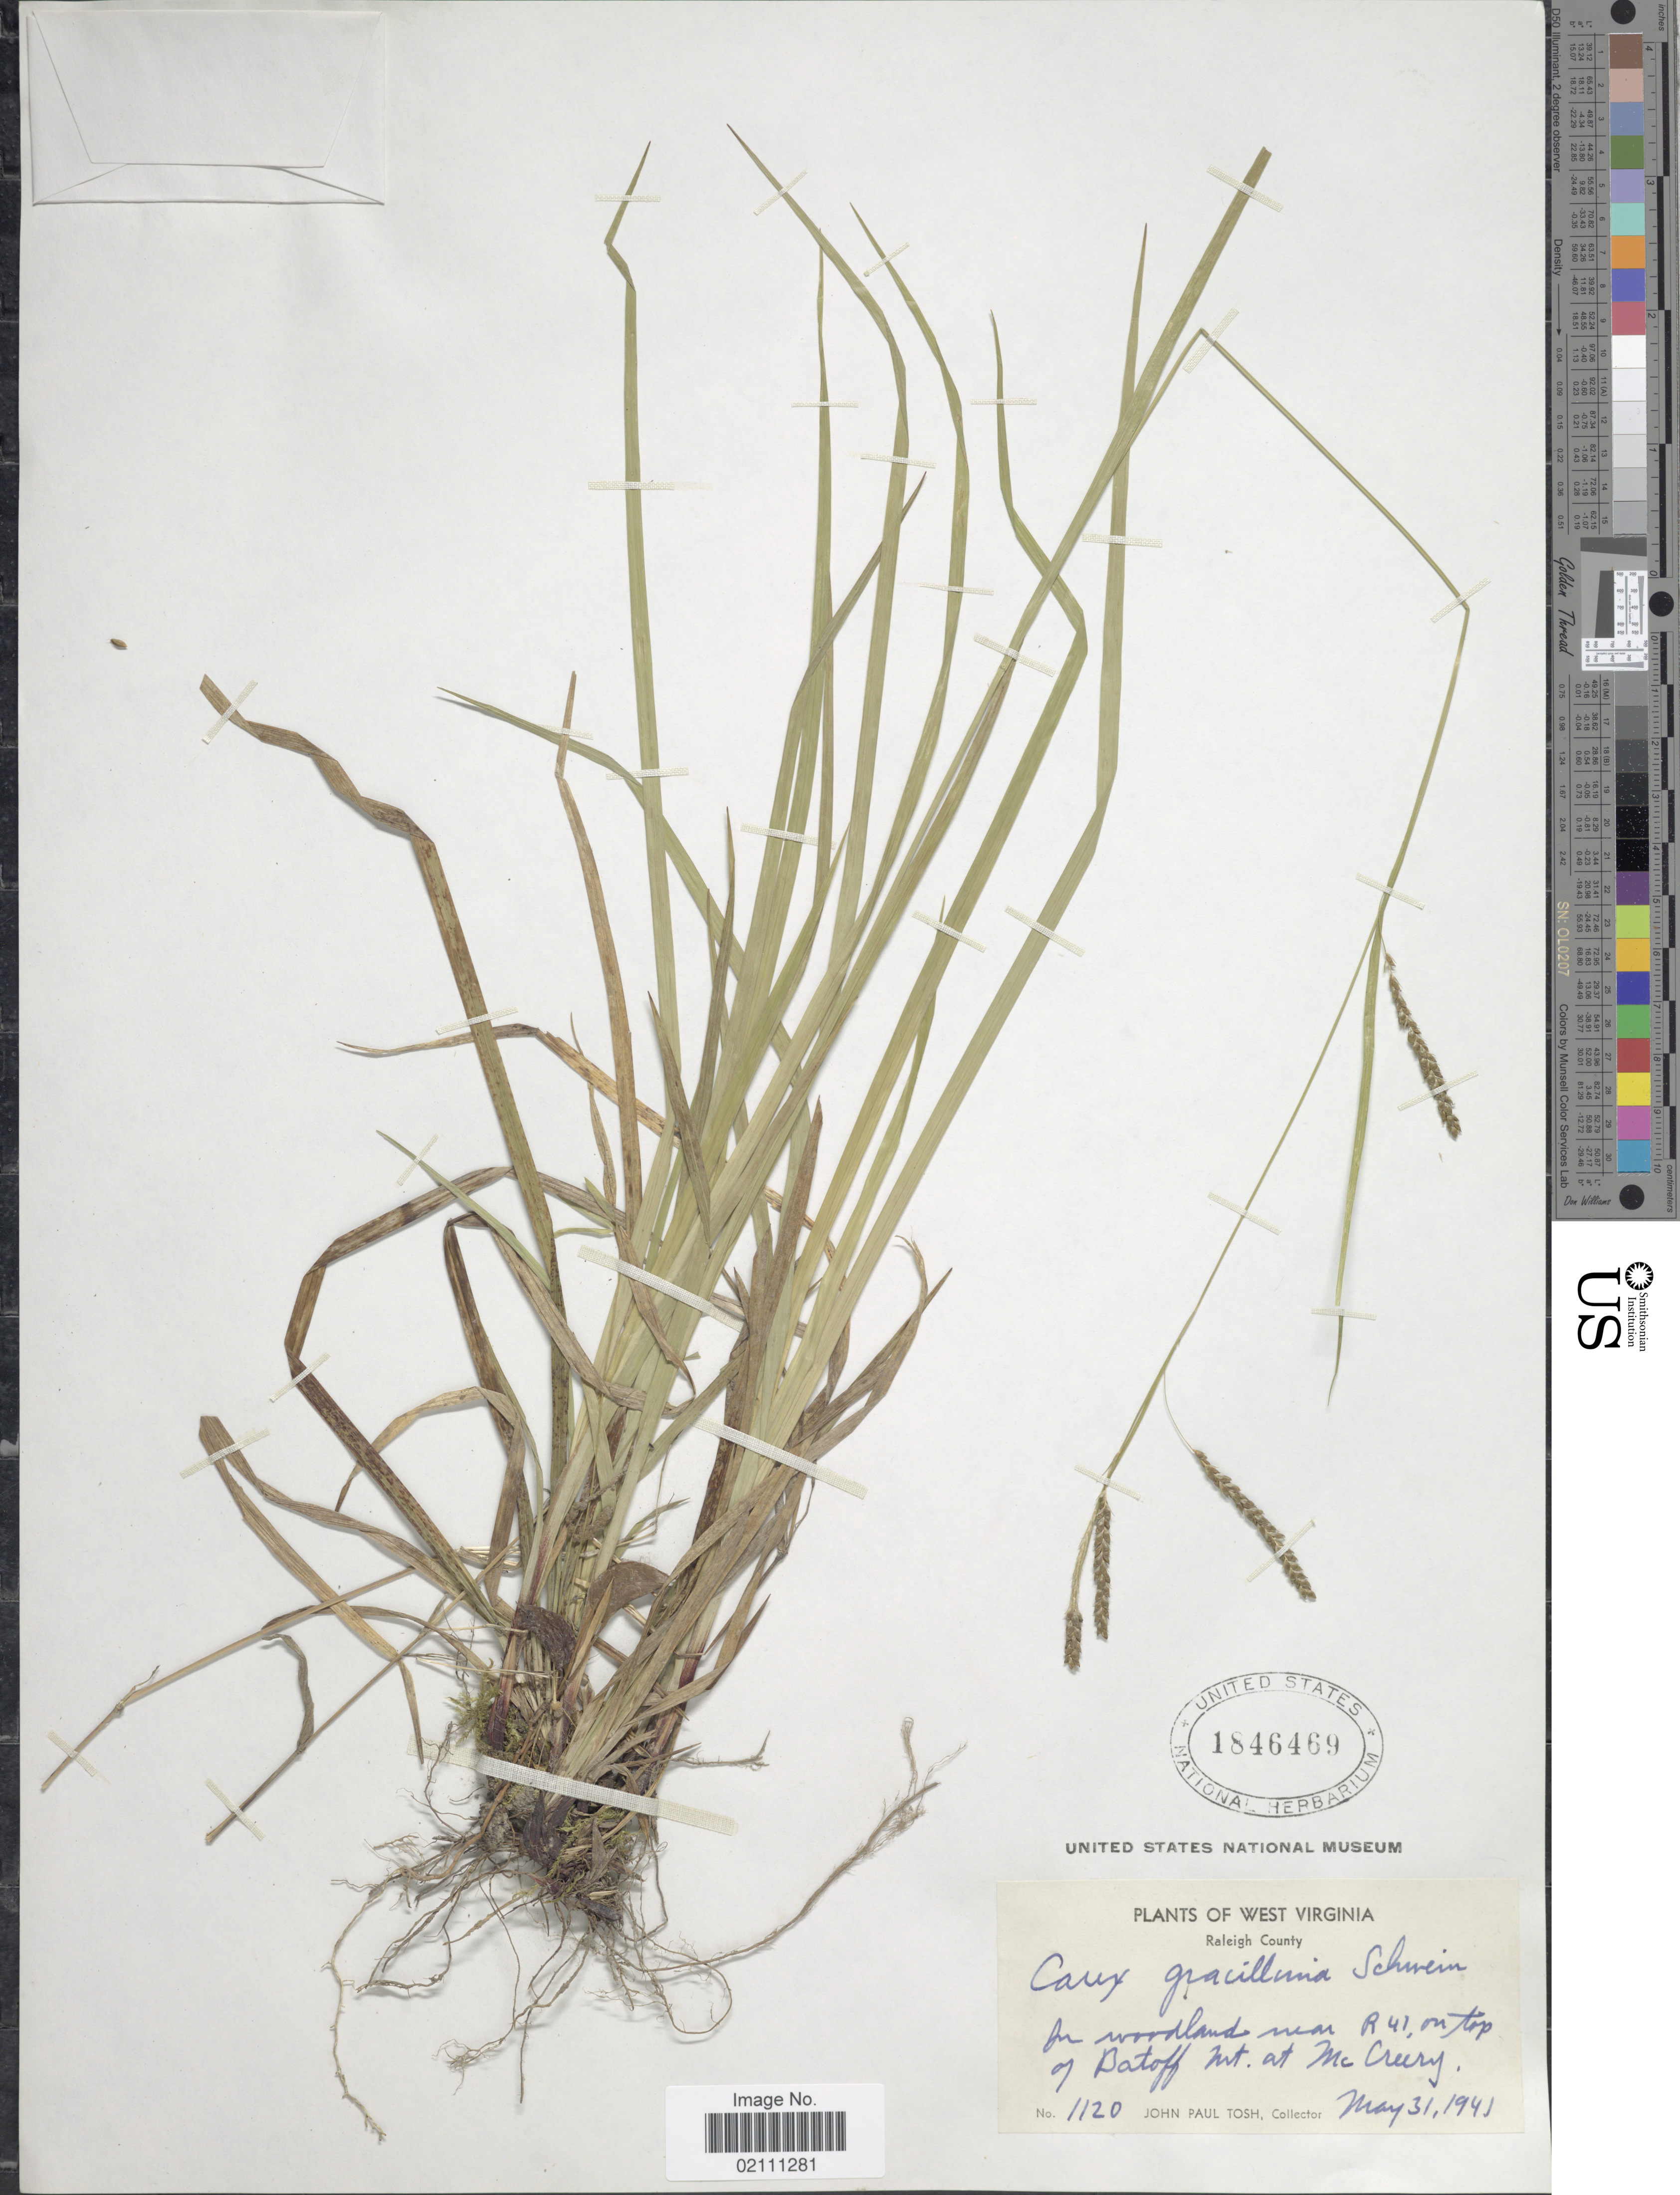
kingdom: Plantae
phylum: Tracheophyta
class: Liliopsida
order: Poales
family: Cyperaceae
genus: Carex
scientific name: Carex gracillima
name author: Schwein.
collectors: J. Tosh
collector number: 1120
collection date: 1941-05-31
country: United States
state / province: West Virginia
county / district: Raleigh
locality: Raleigh County, in woodland near R 41, on top of Batoff Mt. at McCreery.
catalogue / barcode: US 1846469